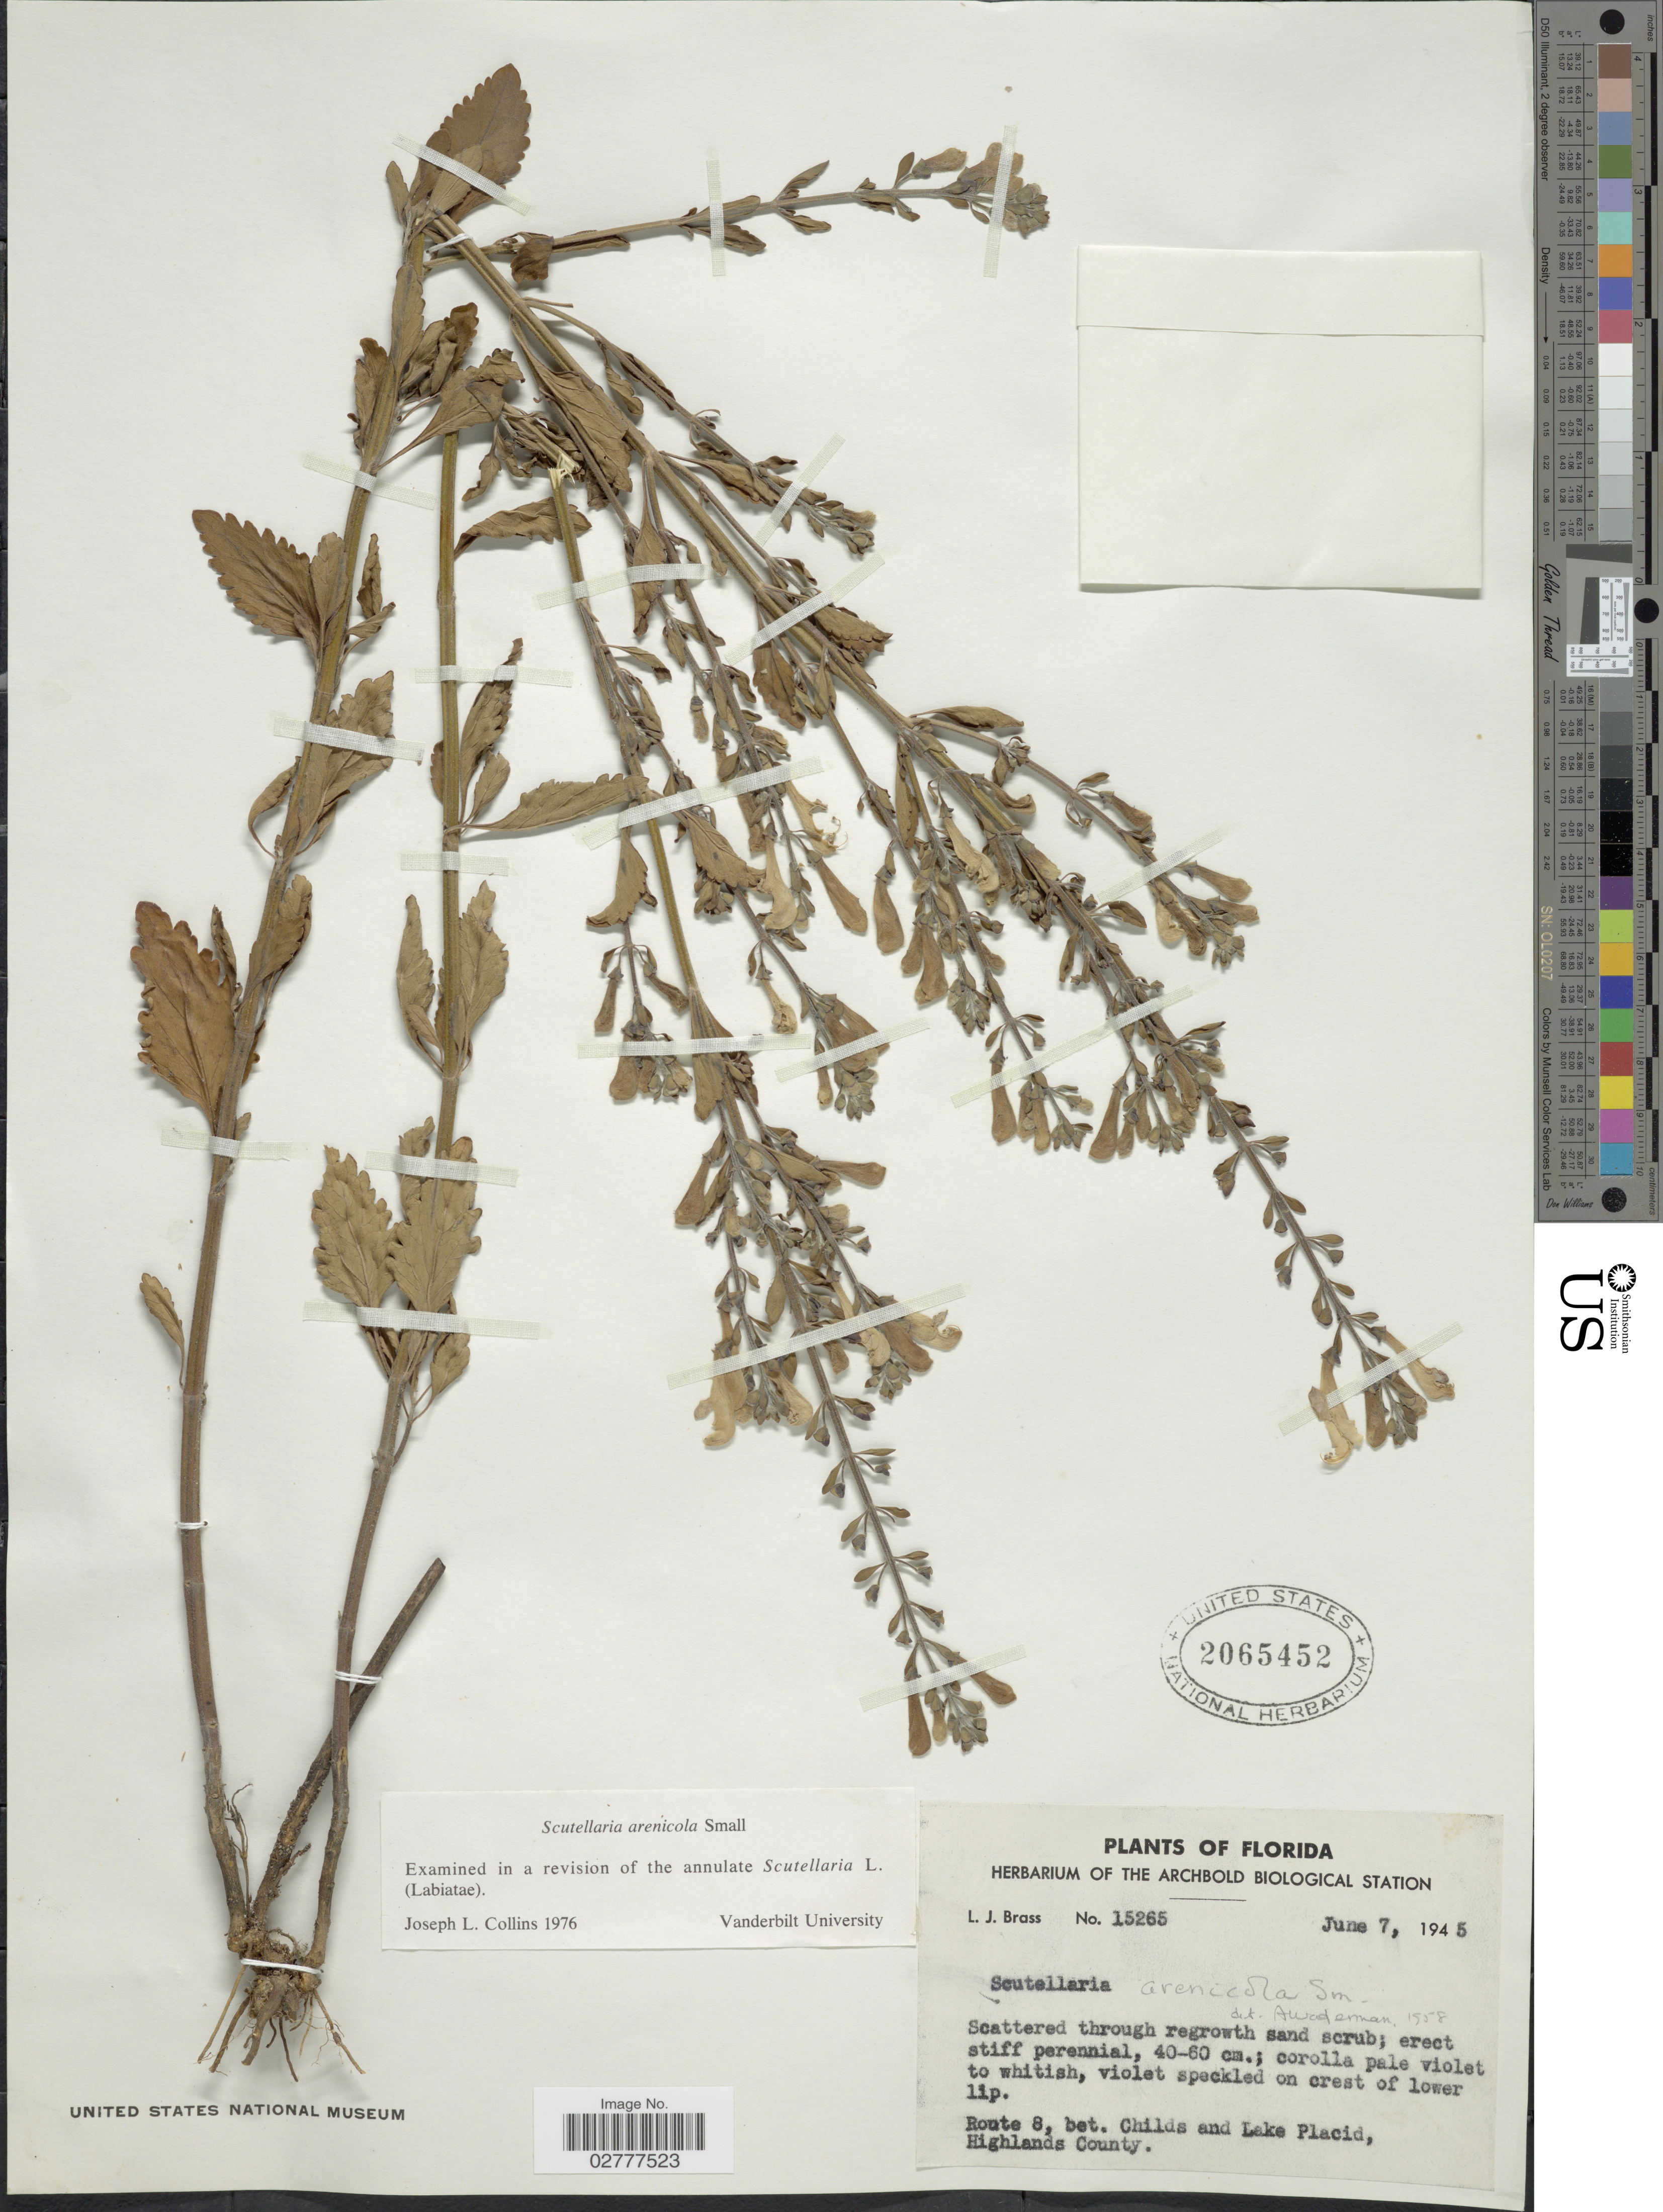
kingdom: Plantae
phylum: Tracheophyta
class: Magnoliopsida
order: Lamiales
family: Lamiaceae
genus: Scutellaria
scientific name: Scutellaria arenicola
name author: Small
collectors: L. J. Brass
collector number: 15265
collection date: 1945-06-07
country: United States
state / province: Florida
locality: Route 8, bet. Childs and Lake Placid, Highlands County.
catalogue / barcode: US 2065452